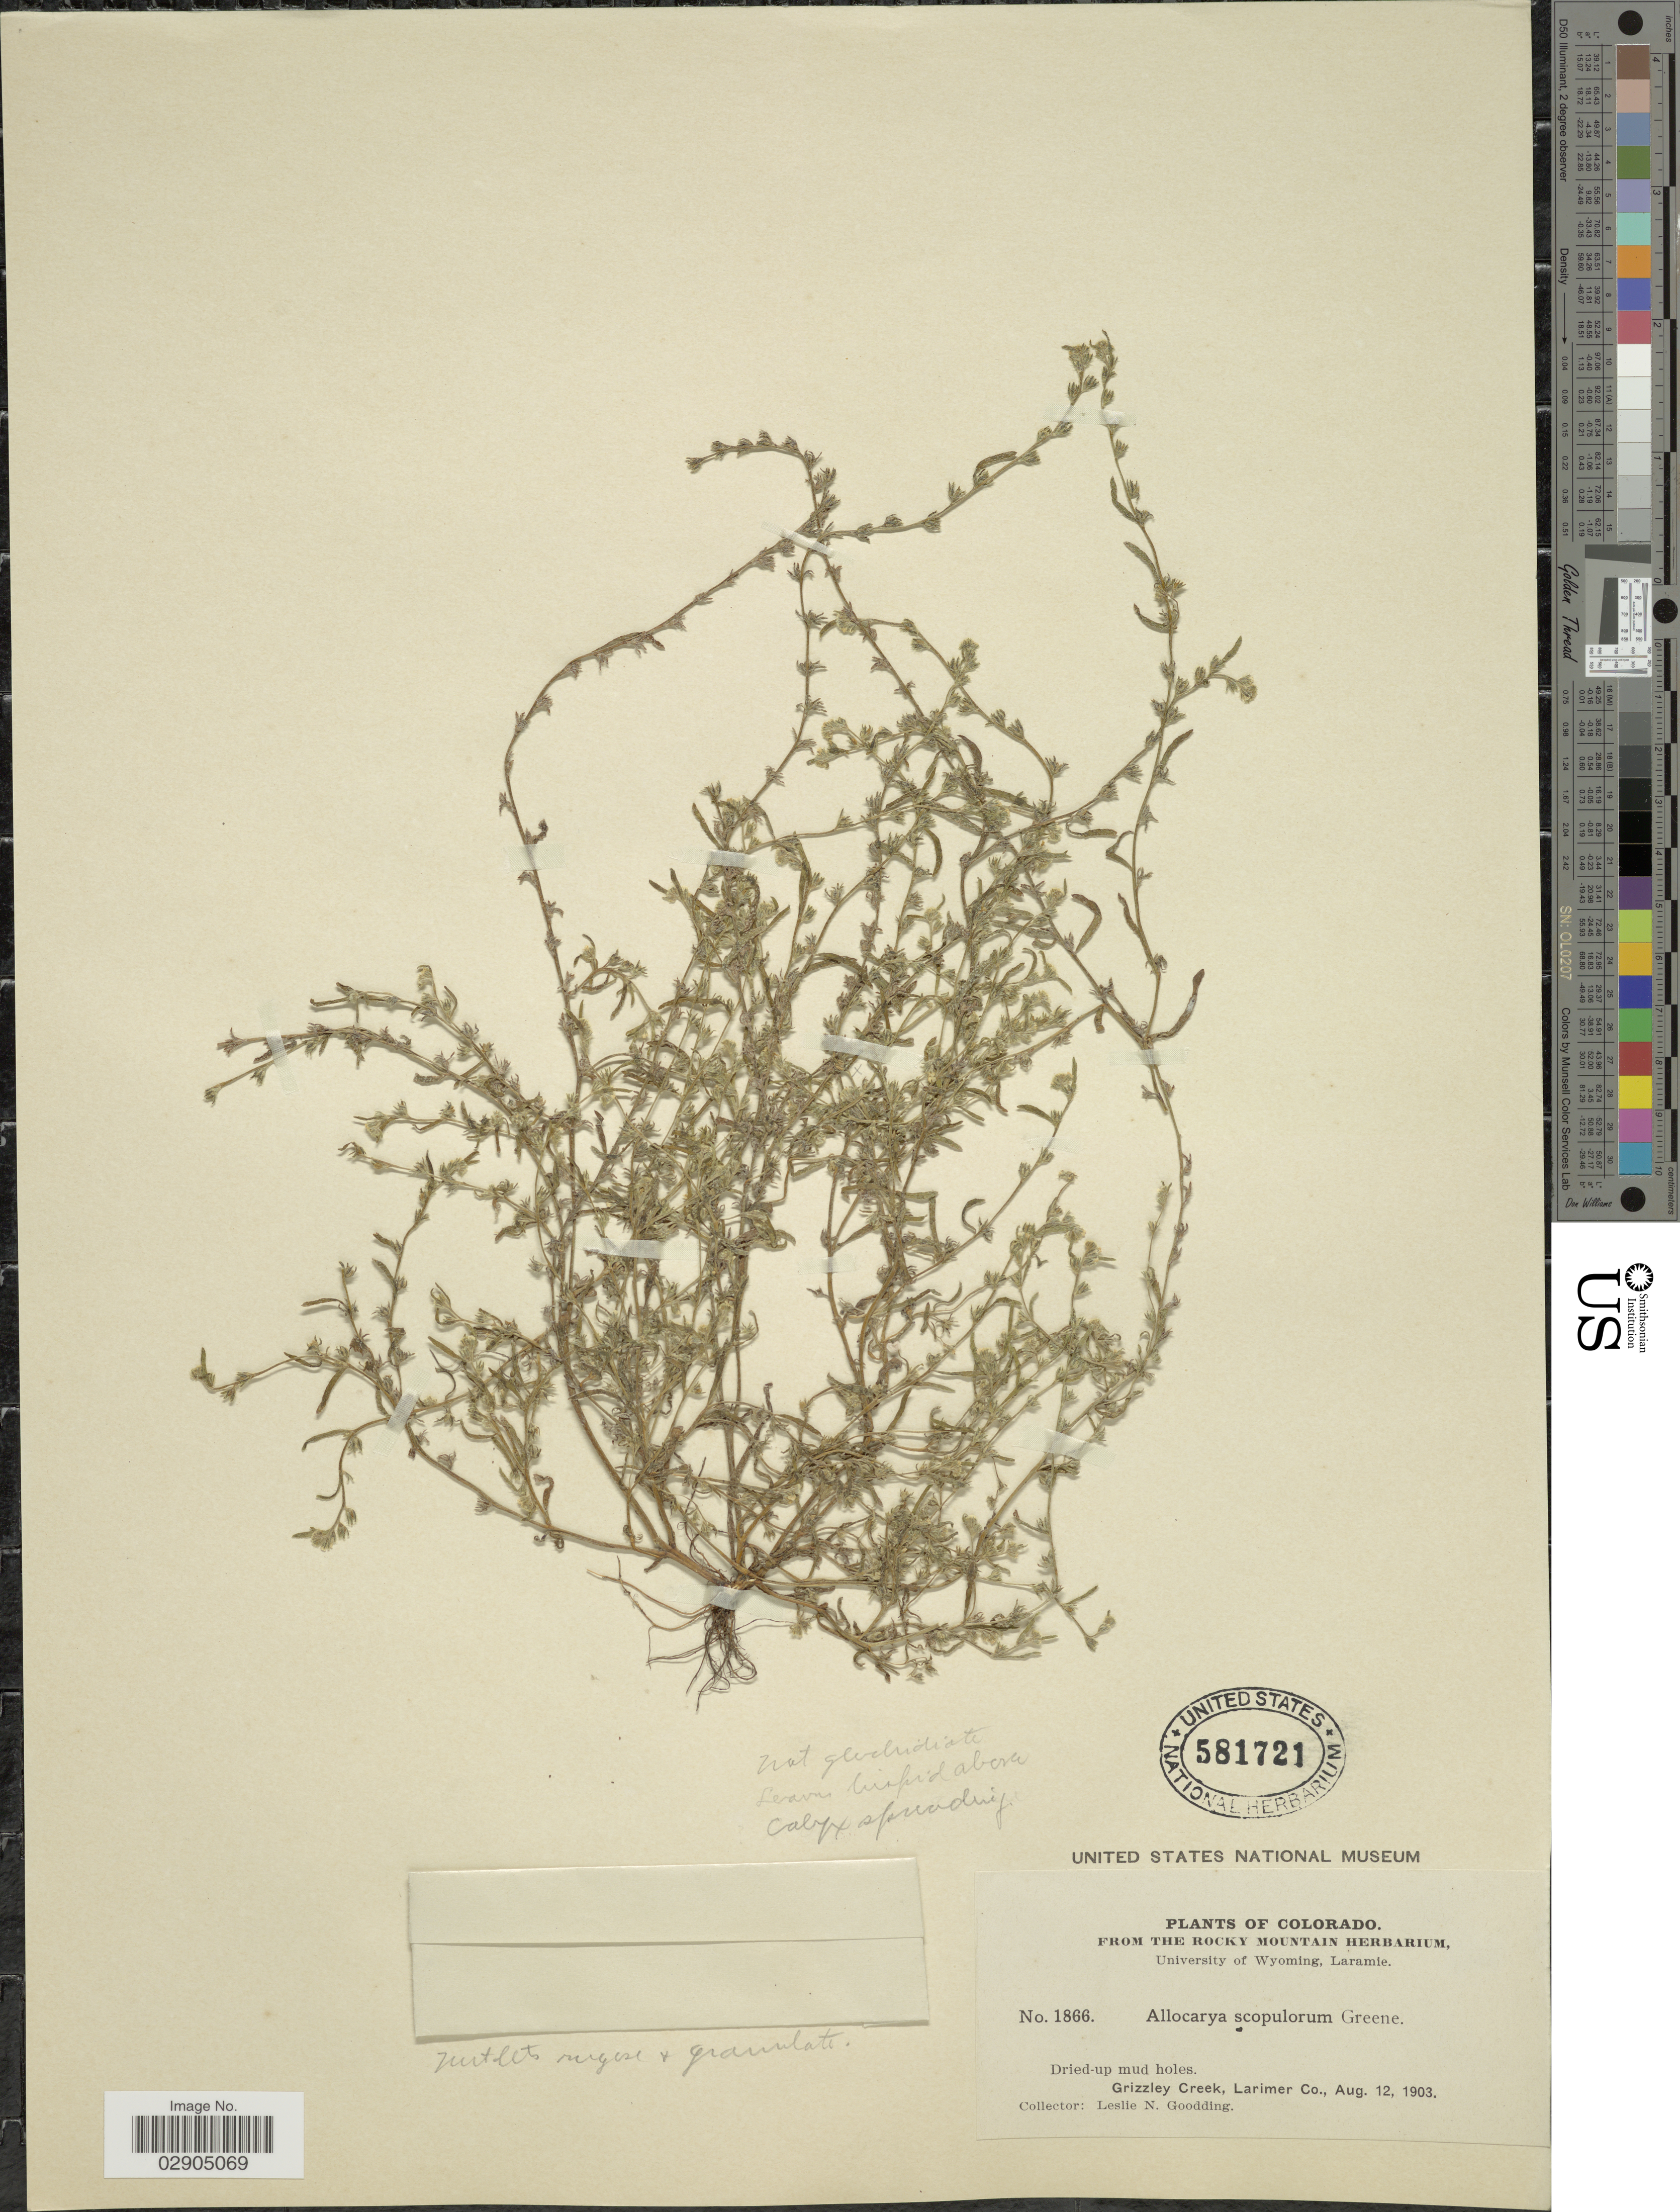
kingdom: Plantae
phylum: Tracheophyta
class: Magnoliopsida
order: Boraginales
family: Boraginaceae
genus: Allocarya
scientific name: Allocarya californica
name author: (Fisch. & C.A. Mey.) Greene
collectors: L. N. Goodding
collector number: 1866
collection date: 1903-08-12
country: United States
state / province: Colorado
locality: Grizzley Creek, Larimer Co.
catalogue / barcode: US 581721